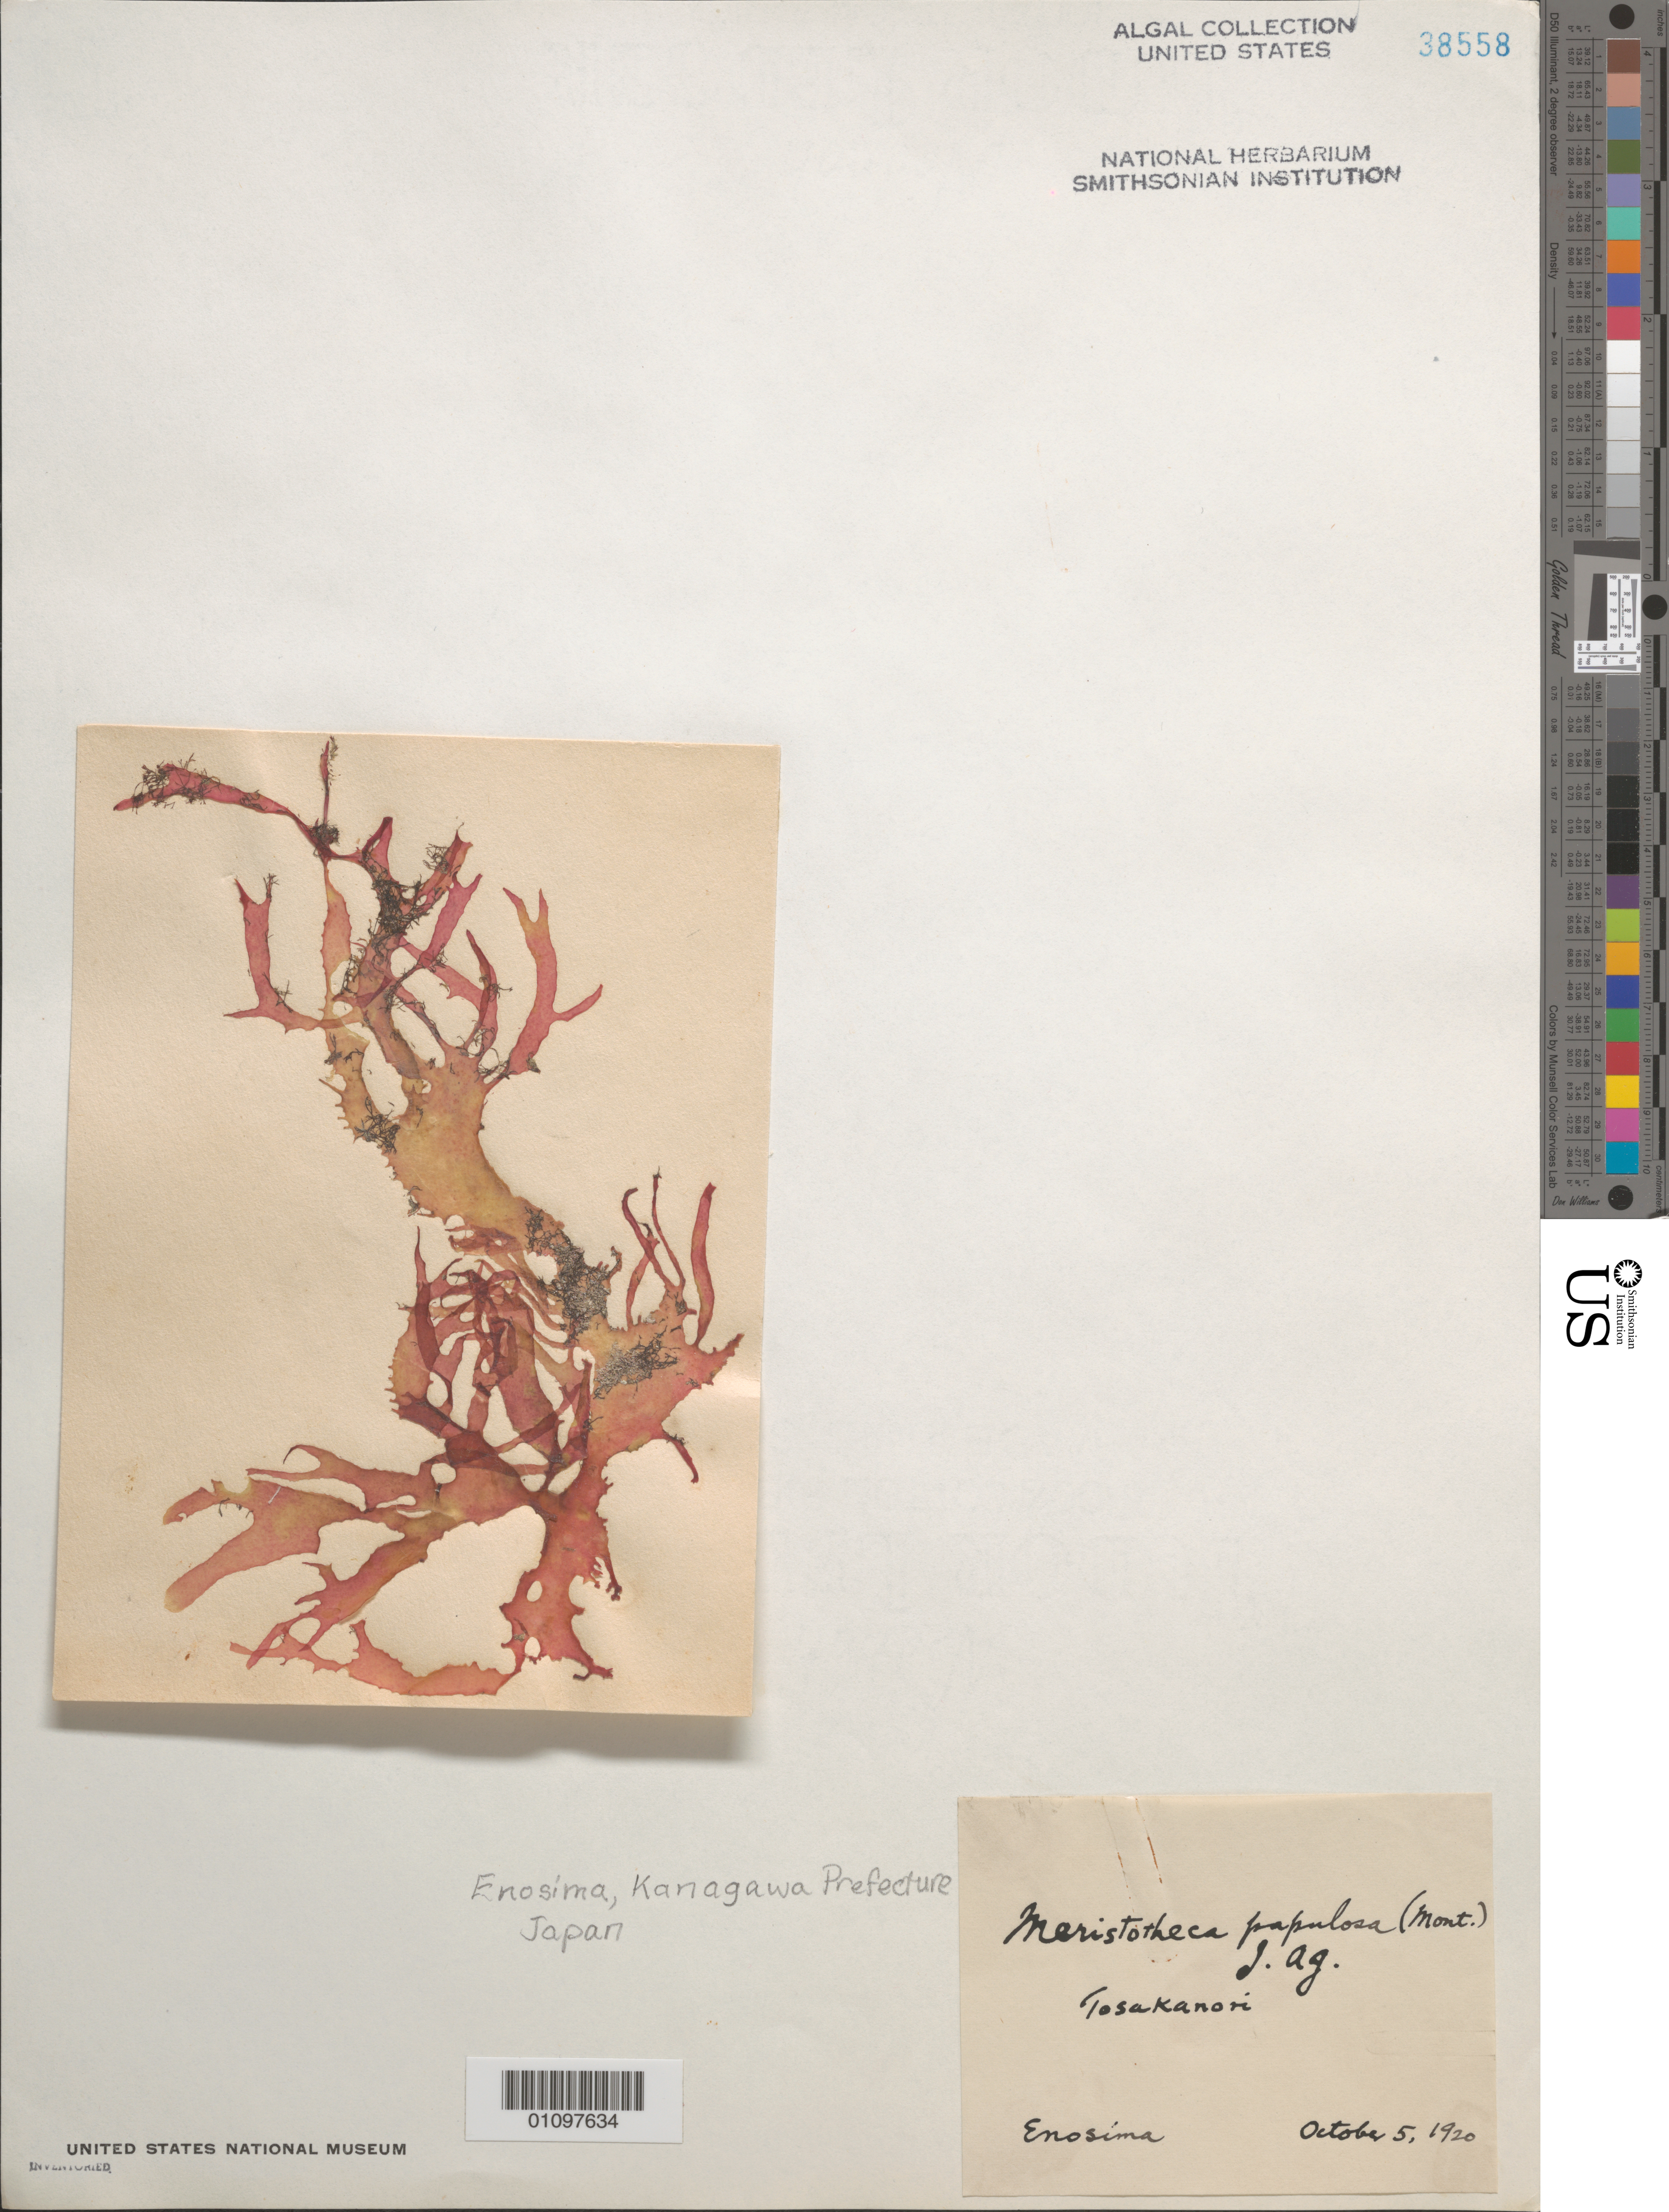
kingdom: Plantae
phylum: Rhodophyta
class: Florideophyceae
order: Gigartinales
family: Solieriaceae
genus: Meristotheca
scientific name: Meristotheca papulosa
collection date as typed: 05 Oct 1920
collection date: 1920-10-05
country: Japan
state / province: Kanagawa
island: Honshu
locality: Enoshima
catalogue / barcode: US 38558